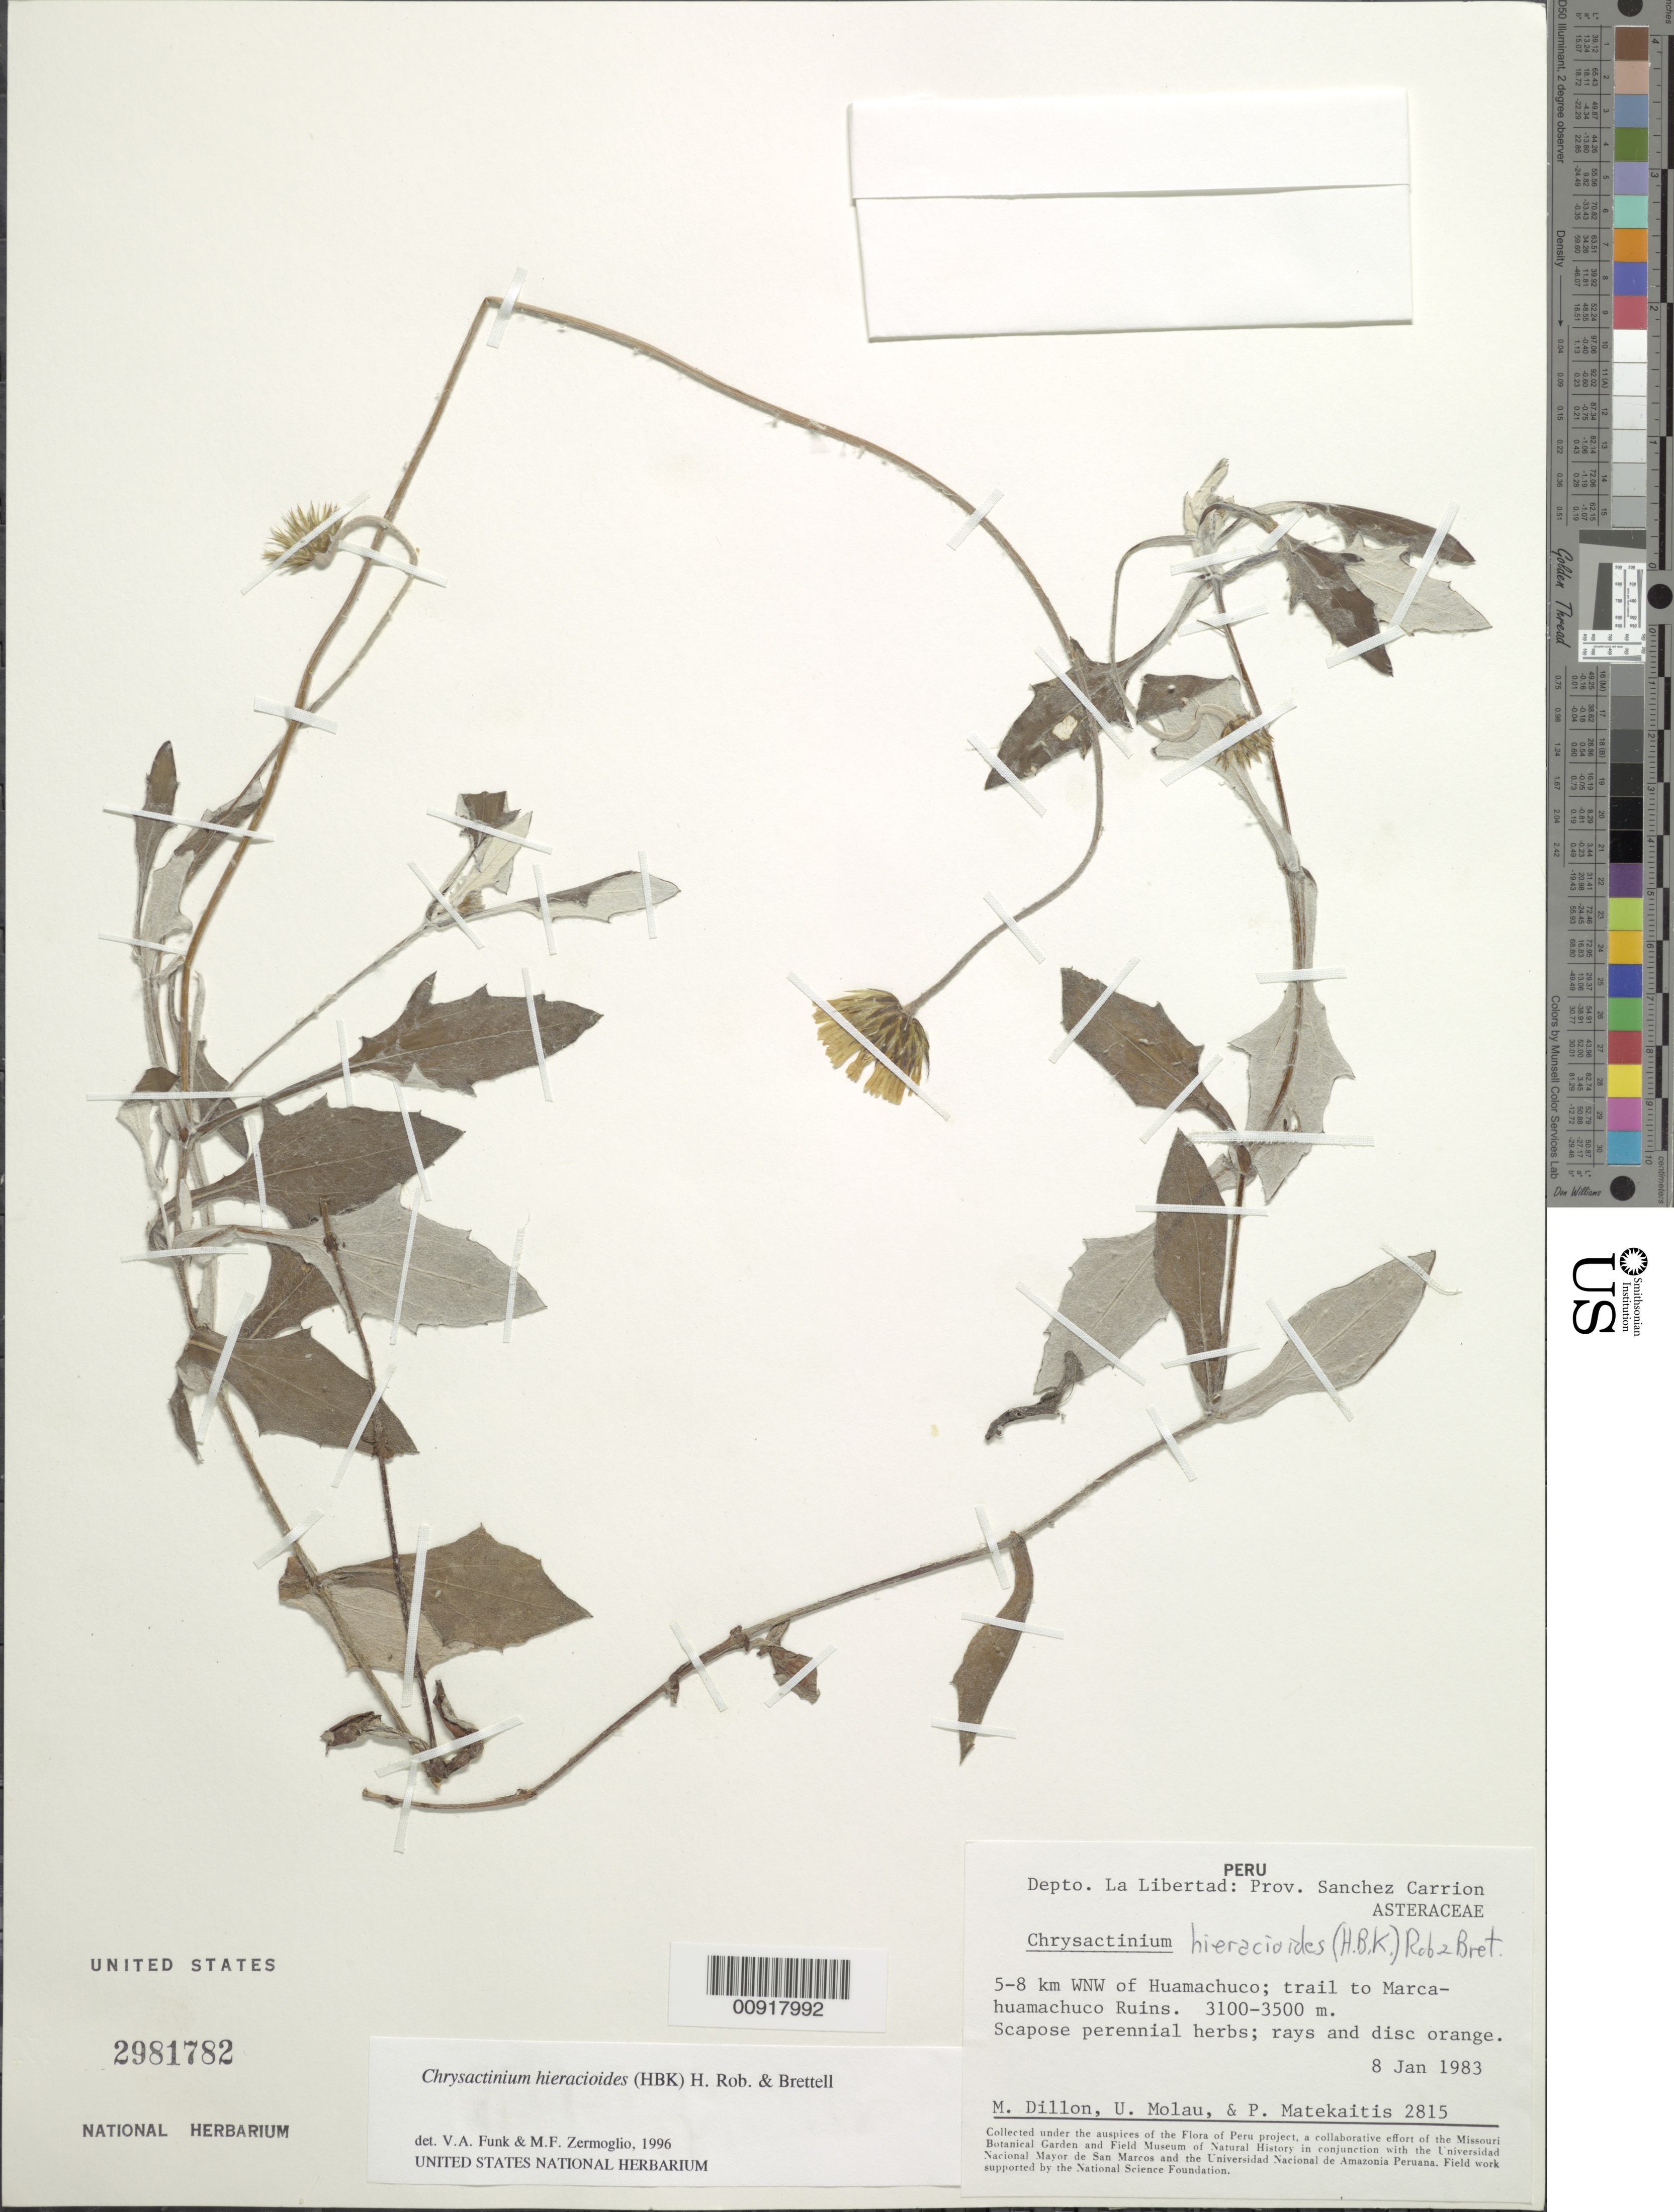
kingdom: Plantae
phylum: Tracheophyta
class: Magnoliopsida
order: Asterales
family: Asteraceae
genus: Chrysactinium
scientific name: Chrysactinium hieracioides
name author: (Kunth) H. Rob. & Brettell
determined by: Funk, V. A.; Zermoglio, M. F.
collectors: M. O. Dillon, U. Molau & P. Matekaitis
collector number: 2815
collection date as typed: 8 January 1983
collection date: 1983-01-08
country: Peru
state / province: La Libertad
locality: Prov. Sanchez Carrion, Dpto. La Libertad, 5-8 km WNW of Huamacucho; trail to Marca-Huamacucho Ruins.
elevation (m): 3100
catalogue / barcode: US 2981782